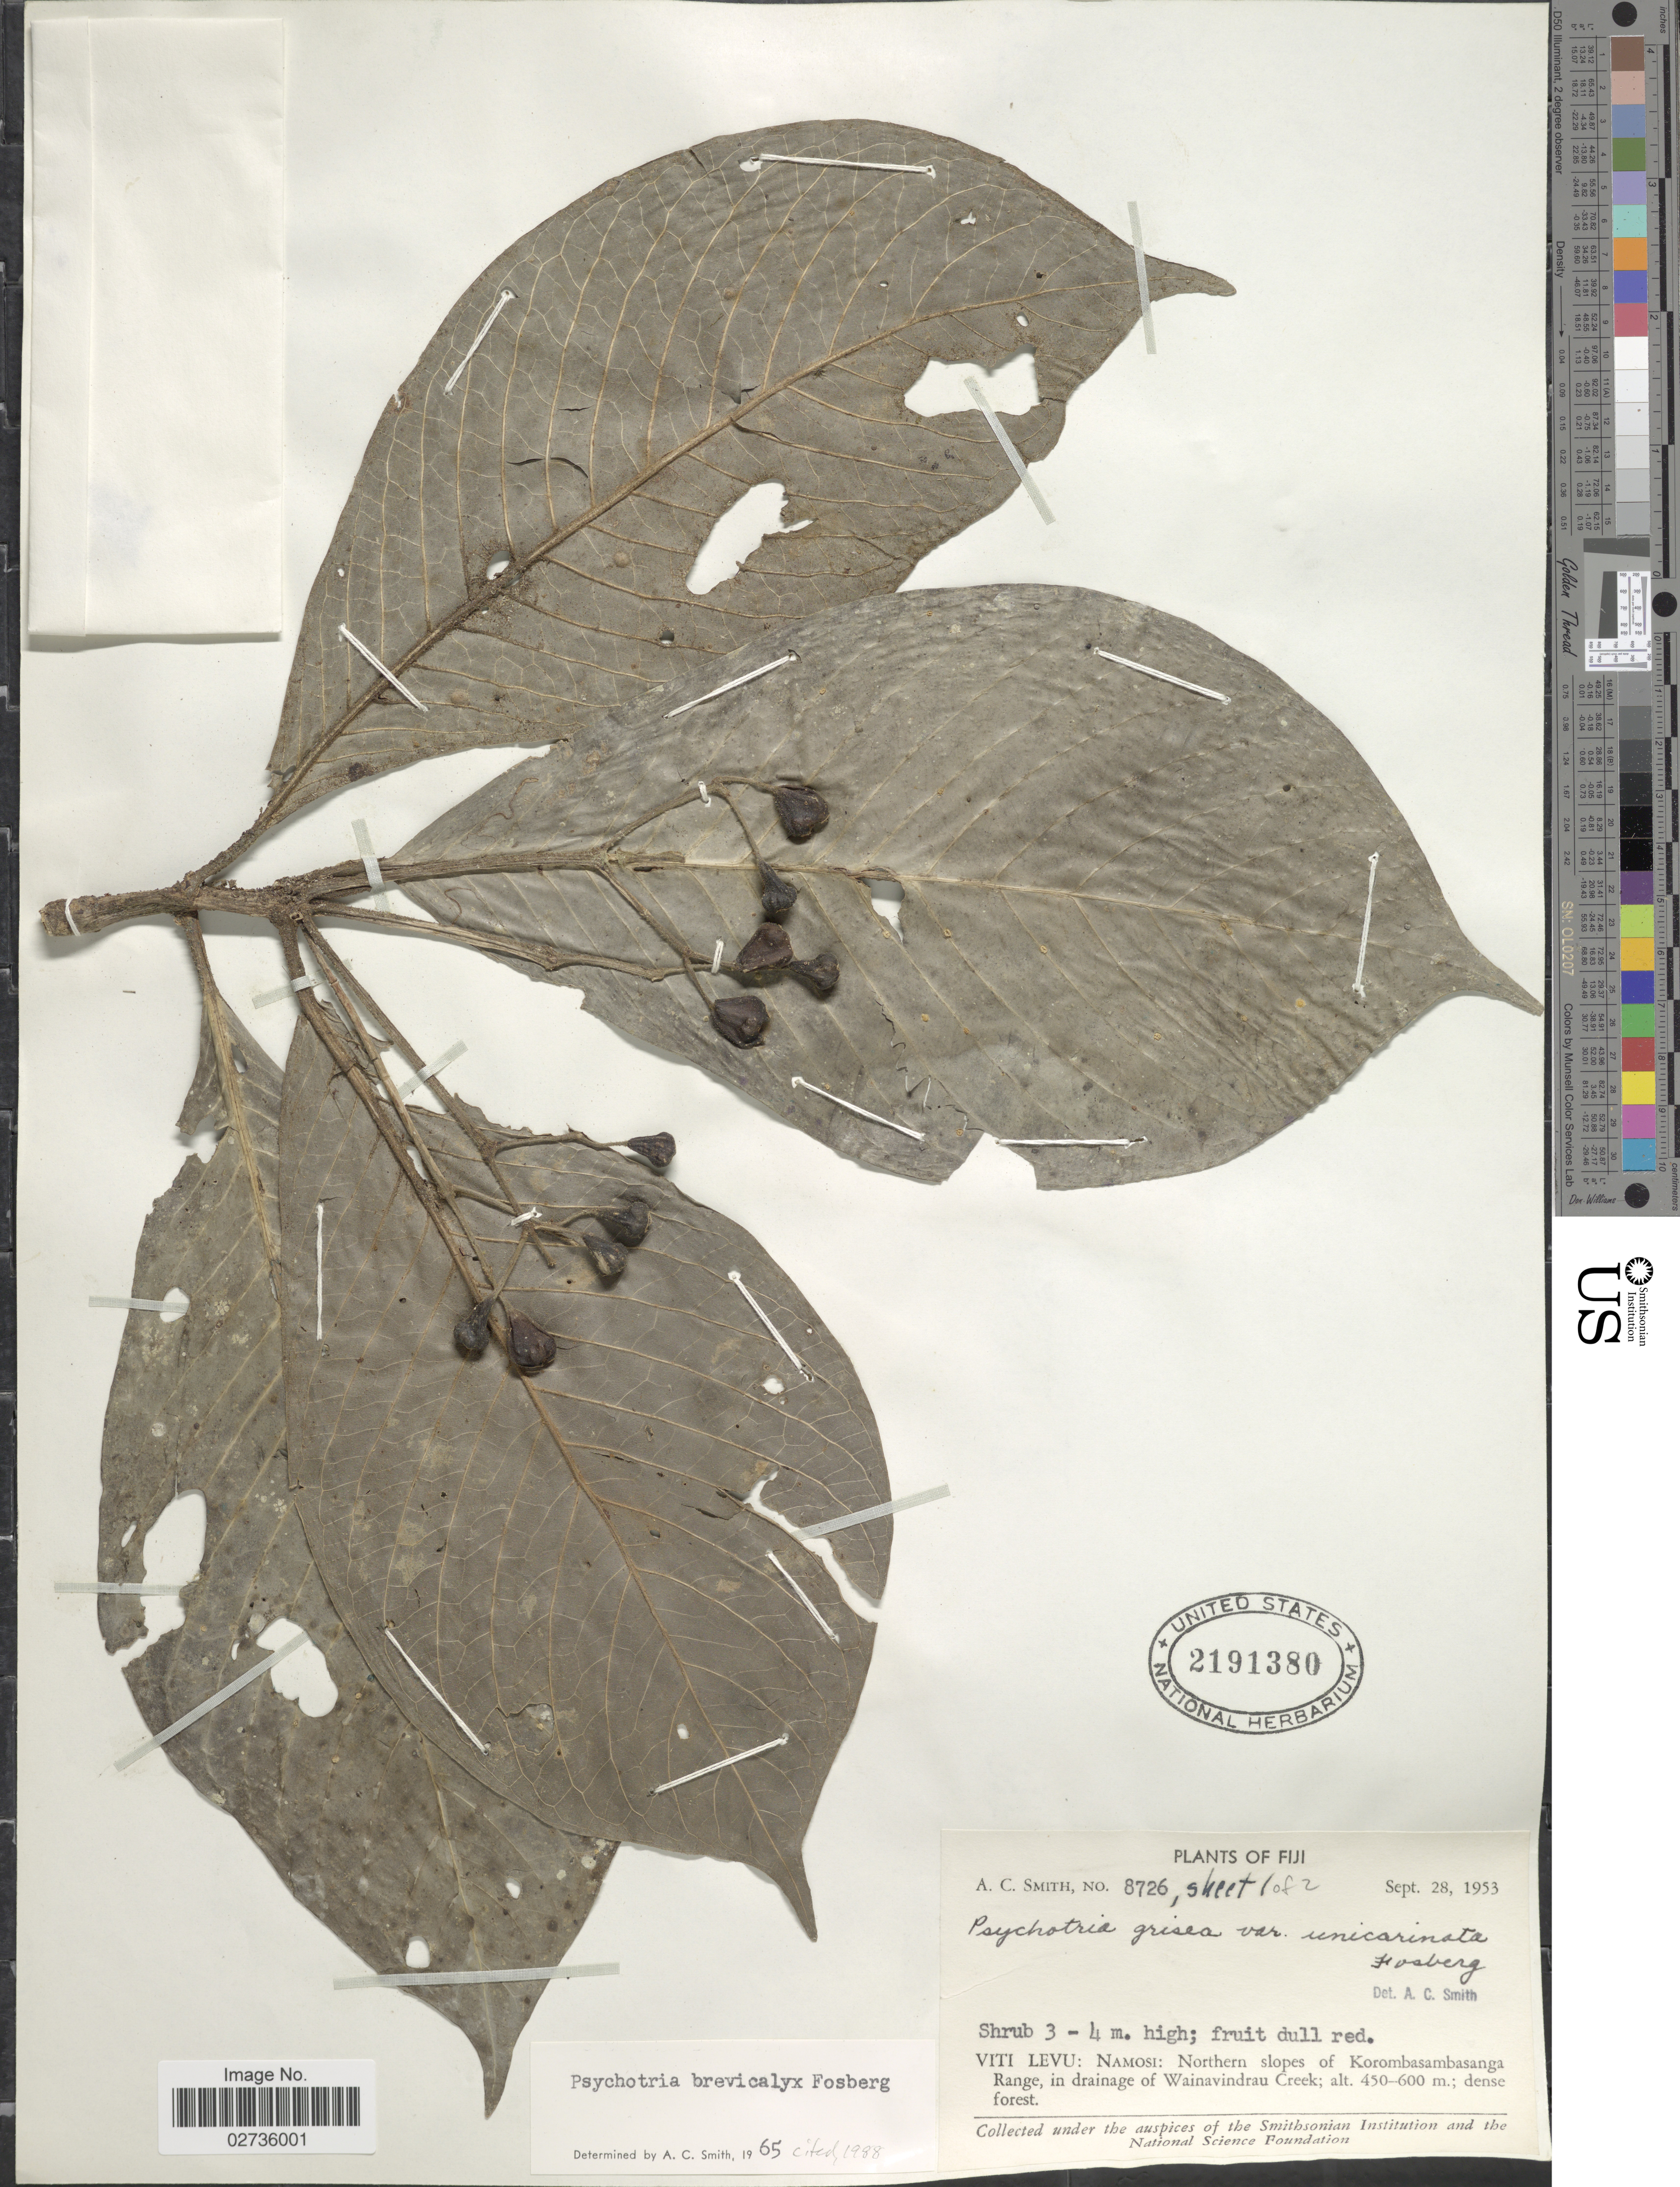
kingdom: Plantae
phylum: Tracheophyta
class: Magnoliopsida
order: Gentianales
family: Rubiaceae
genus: Psychotria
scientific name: Psychotria brevicalyx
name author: Fosberg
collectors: A. C. Smith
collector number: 8726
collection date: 1953-09-28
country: Fiji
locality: Viti Levu: Namosi: Northern slopes of Korombasambasanga Range, in drainage of Wainavindrau Creek.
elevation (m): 450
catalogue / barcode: US 2191380